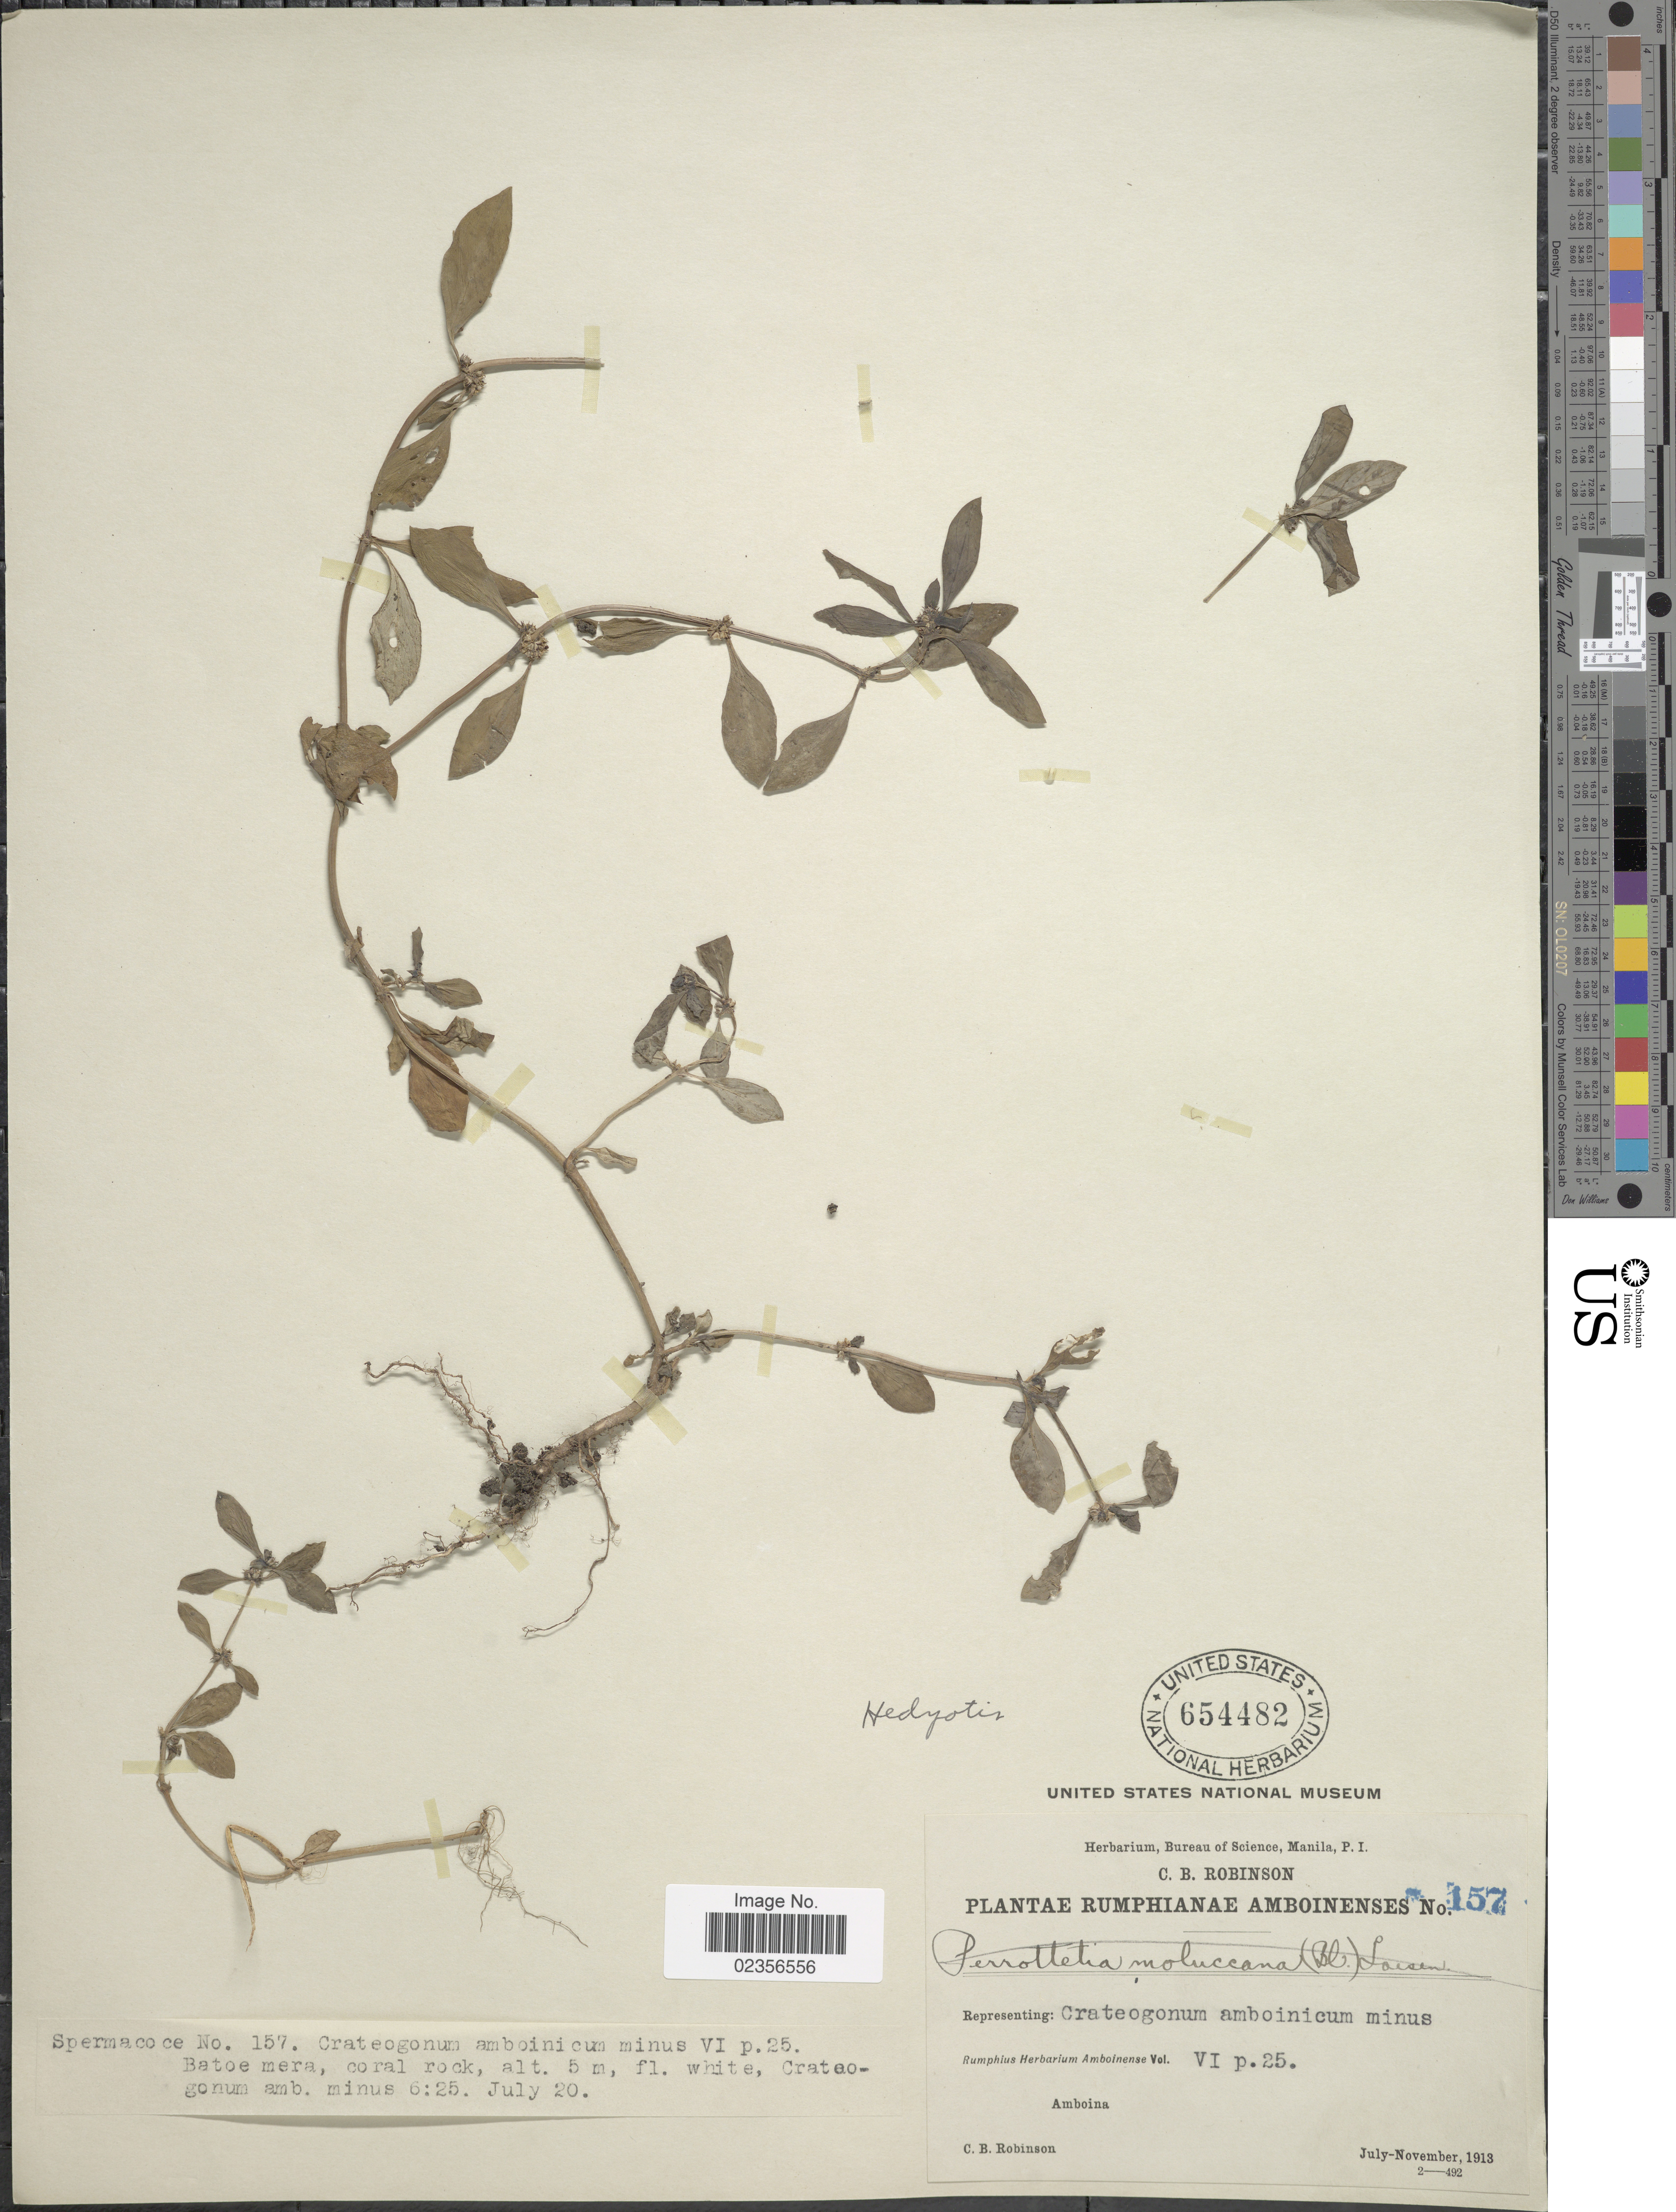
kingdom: Plantae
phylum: Tracheophyta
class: Magnoliopsida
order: Gentianales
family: Rubiaceae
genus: Hedyotis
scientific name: Hedyotis sp.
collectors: C. Robinson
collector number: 157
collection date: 1913-07-20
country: Indonesia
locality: Amboina. Rumphianae amboinenses. Batoe mera [unsure placement]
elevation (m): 5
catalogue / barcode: US 654482